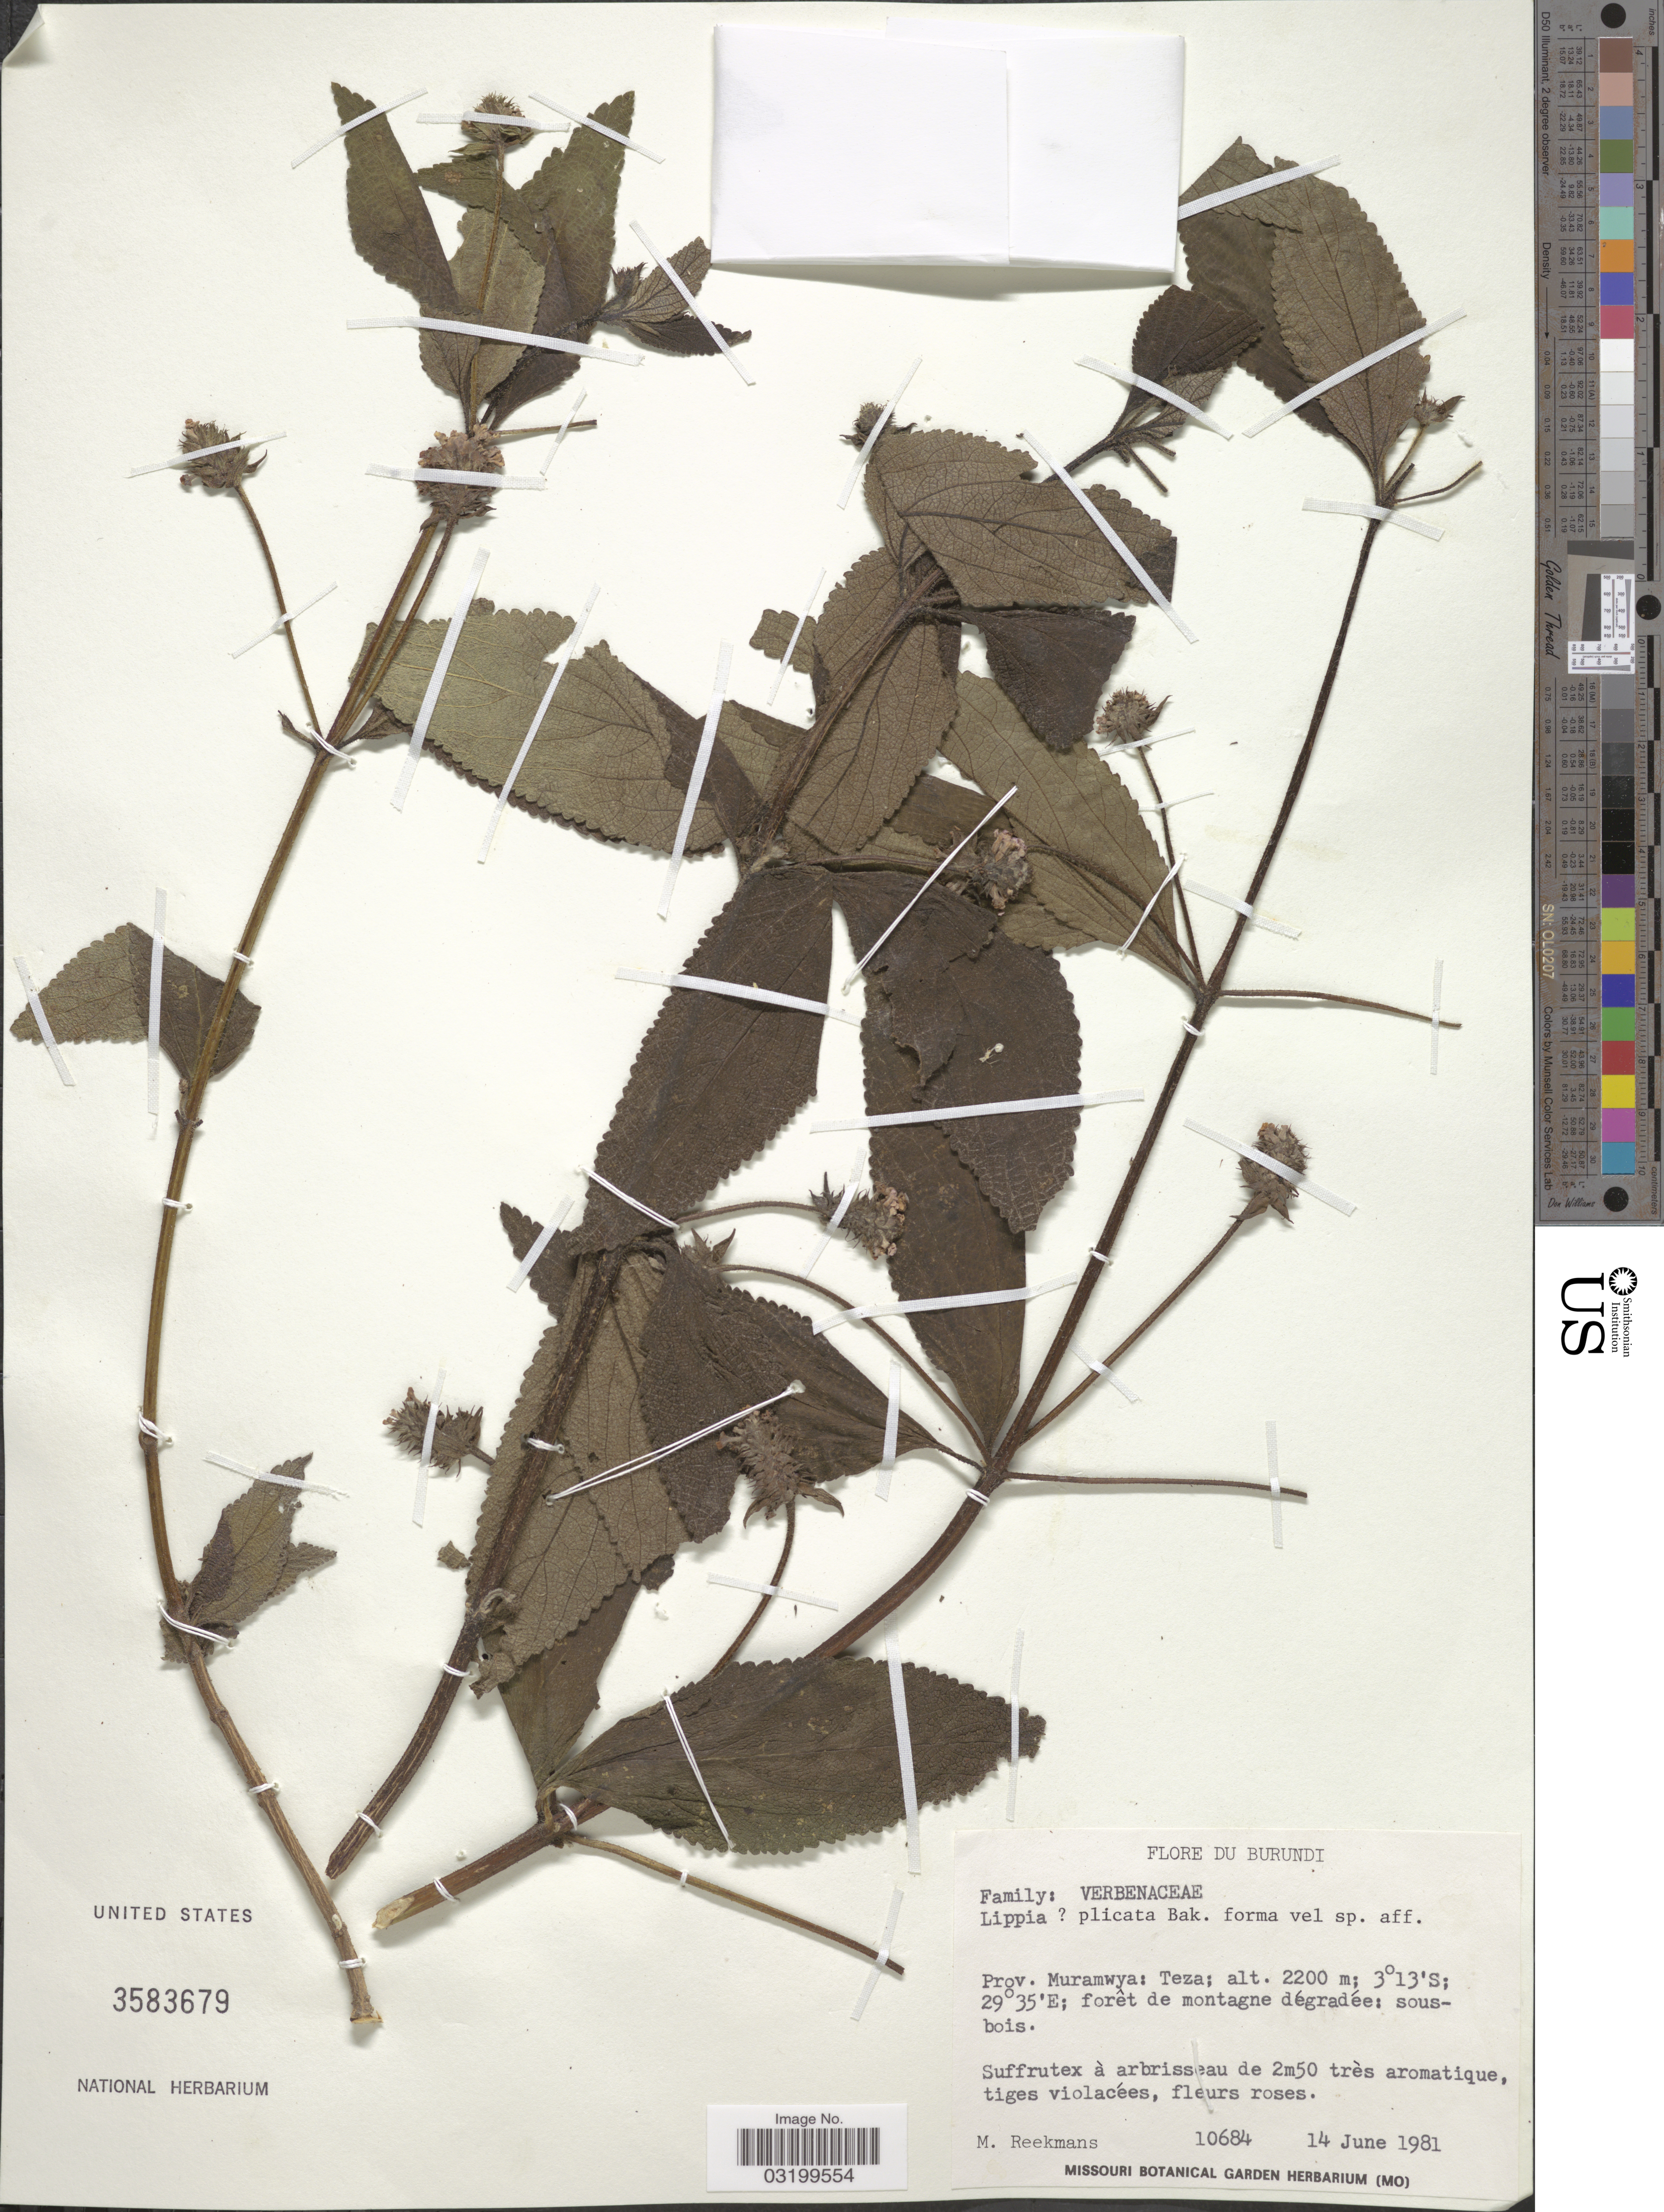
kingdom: Plantae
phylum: Tracheophyta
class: Magnoliopsida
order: Lamiales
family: Verbenaceae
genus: Lippia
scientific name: Lippia plicata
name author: Baker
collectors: M. Reekmans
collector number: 10684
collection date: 1981-06-14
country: Burundi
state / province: Muramvya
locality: Teza, Forêt de montagne dégradée: sous-bouis.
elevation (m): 2200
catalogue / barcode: US 3583679